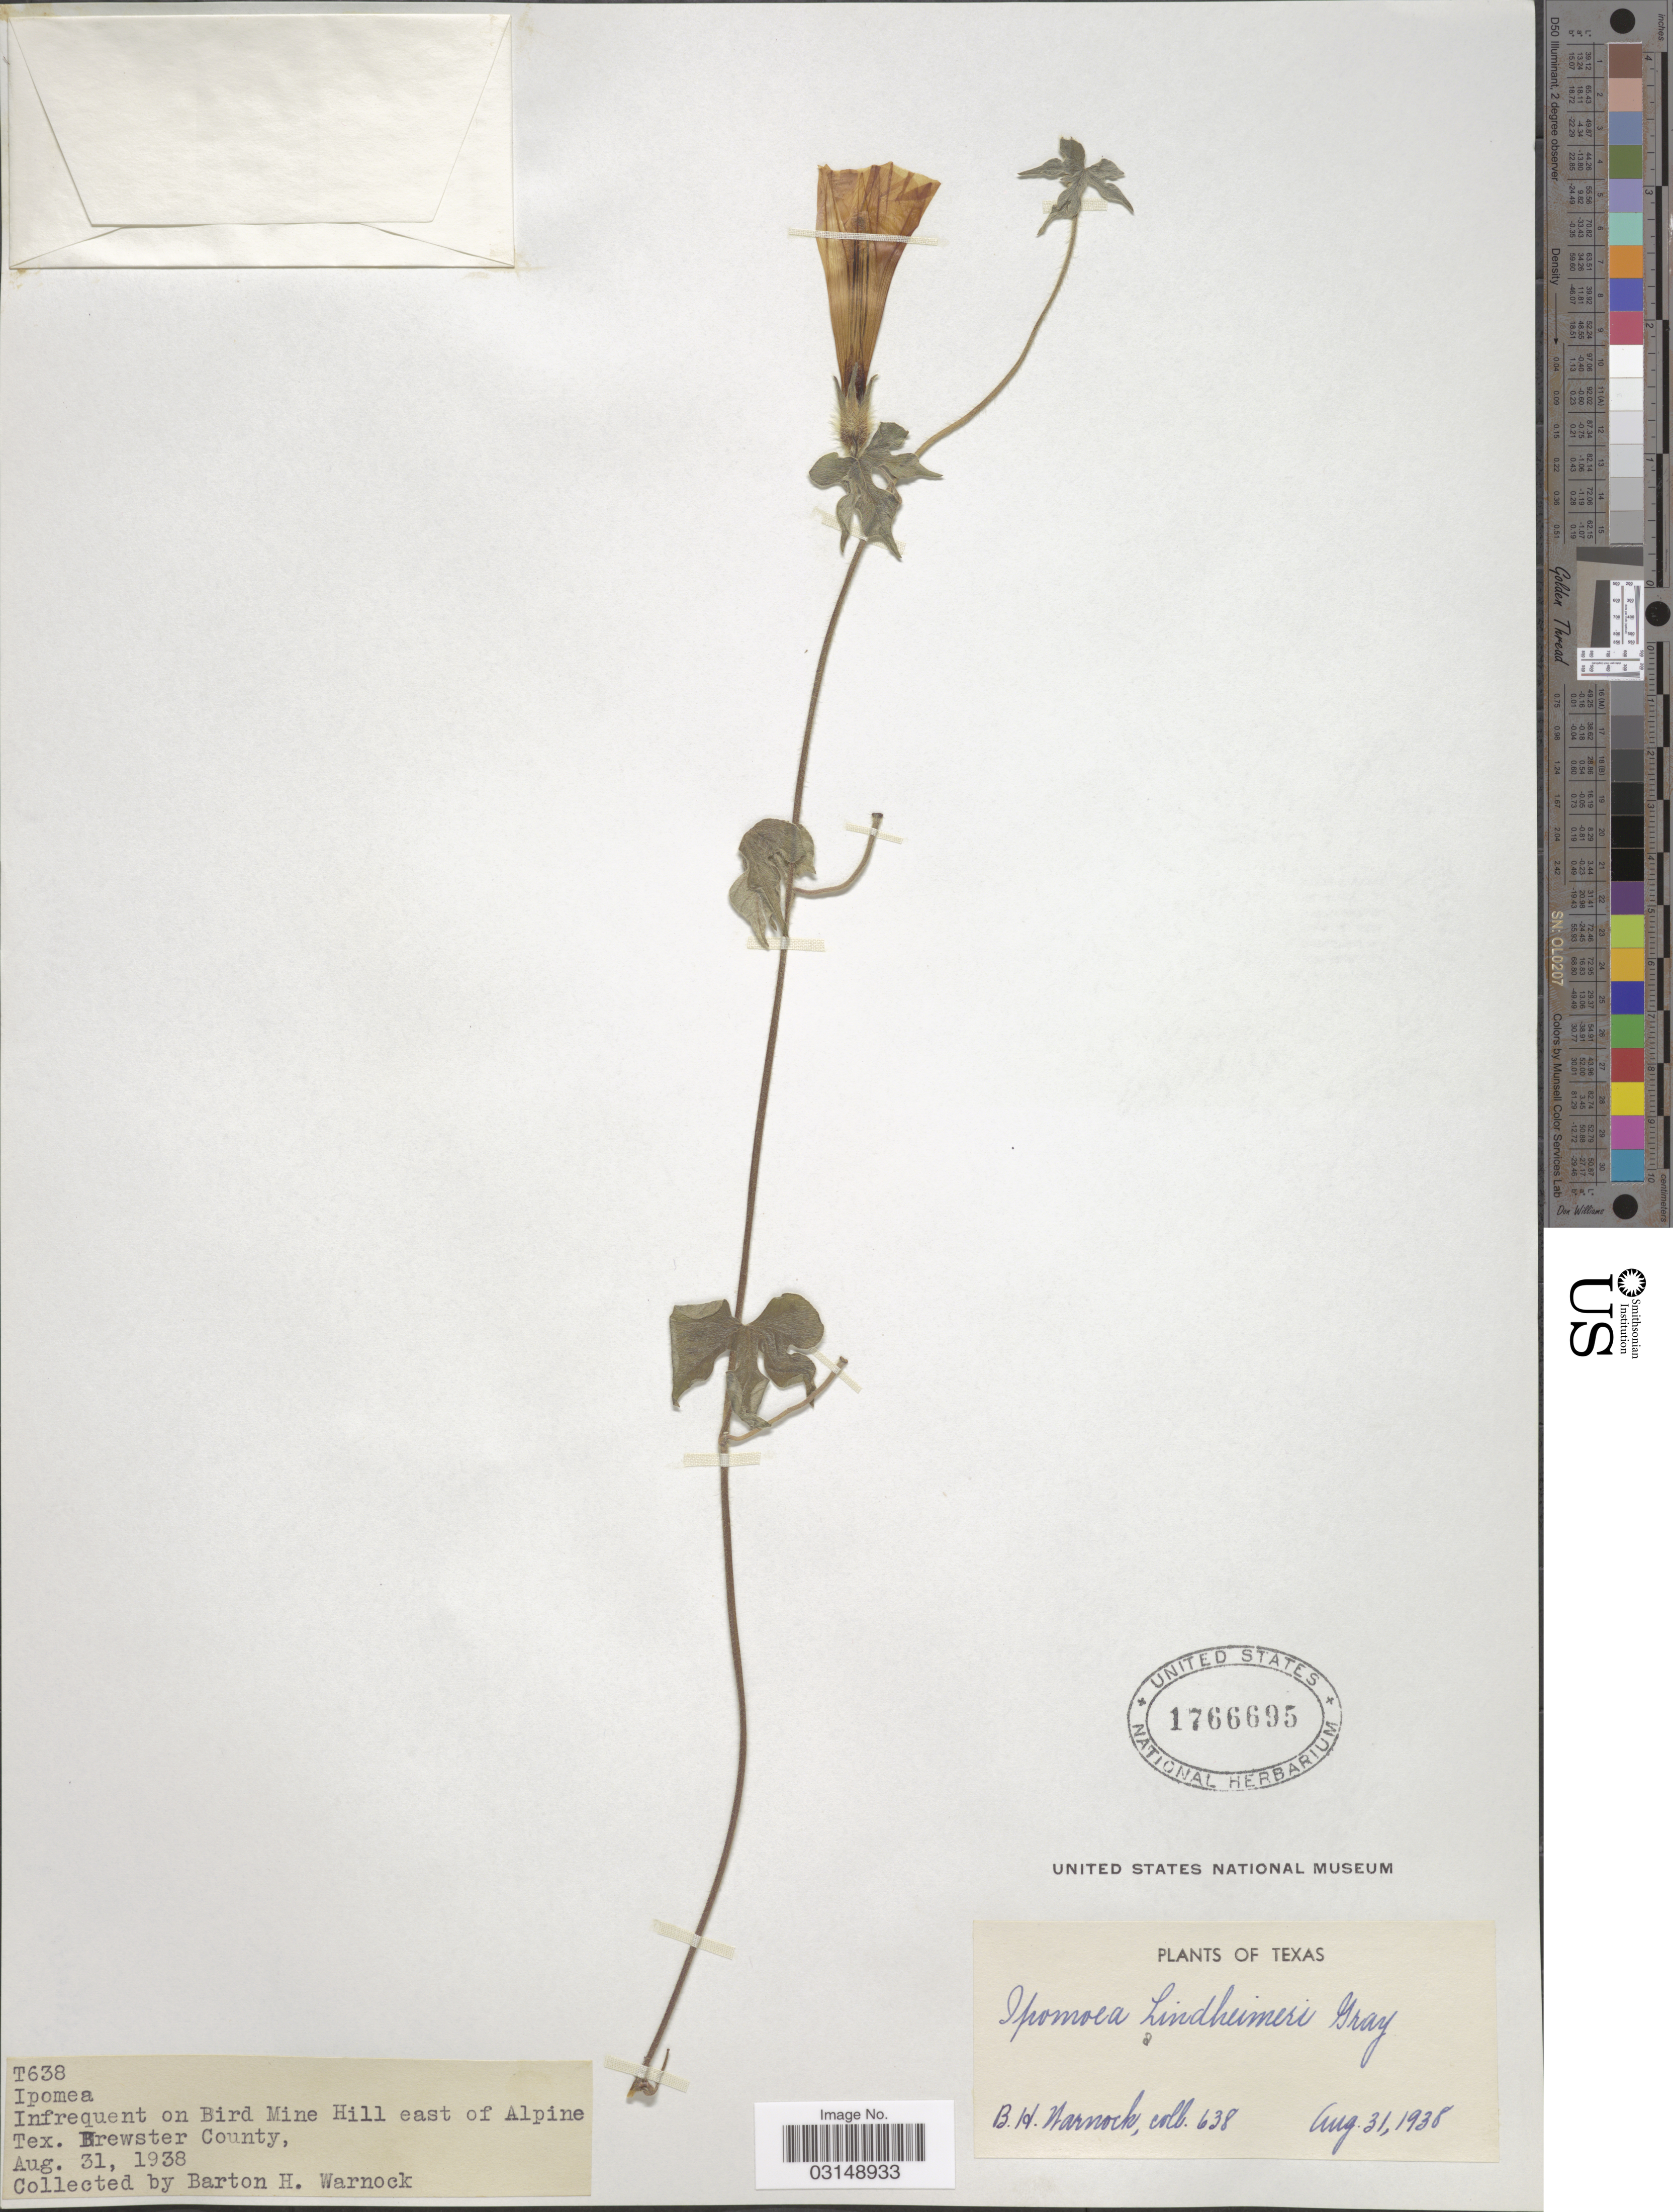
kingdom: Plantae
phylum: Tracheophyta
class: Magnoliopsida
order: Solanales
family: Convolvulaceae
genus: Ipomoea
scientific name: Ipomoea lindheimeri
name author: A. Gray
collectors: B. H. Warnock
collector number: T638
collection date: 1938-08-31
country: United States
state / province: Texas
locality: Infrquent on Bird Mine Hill east of Alpine, Brewster County.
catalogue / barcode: US 1766695